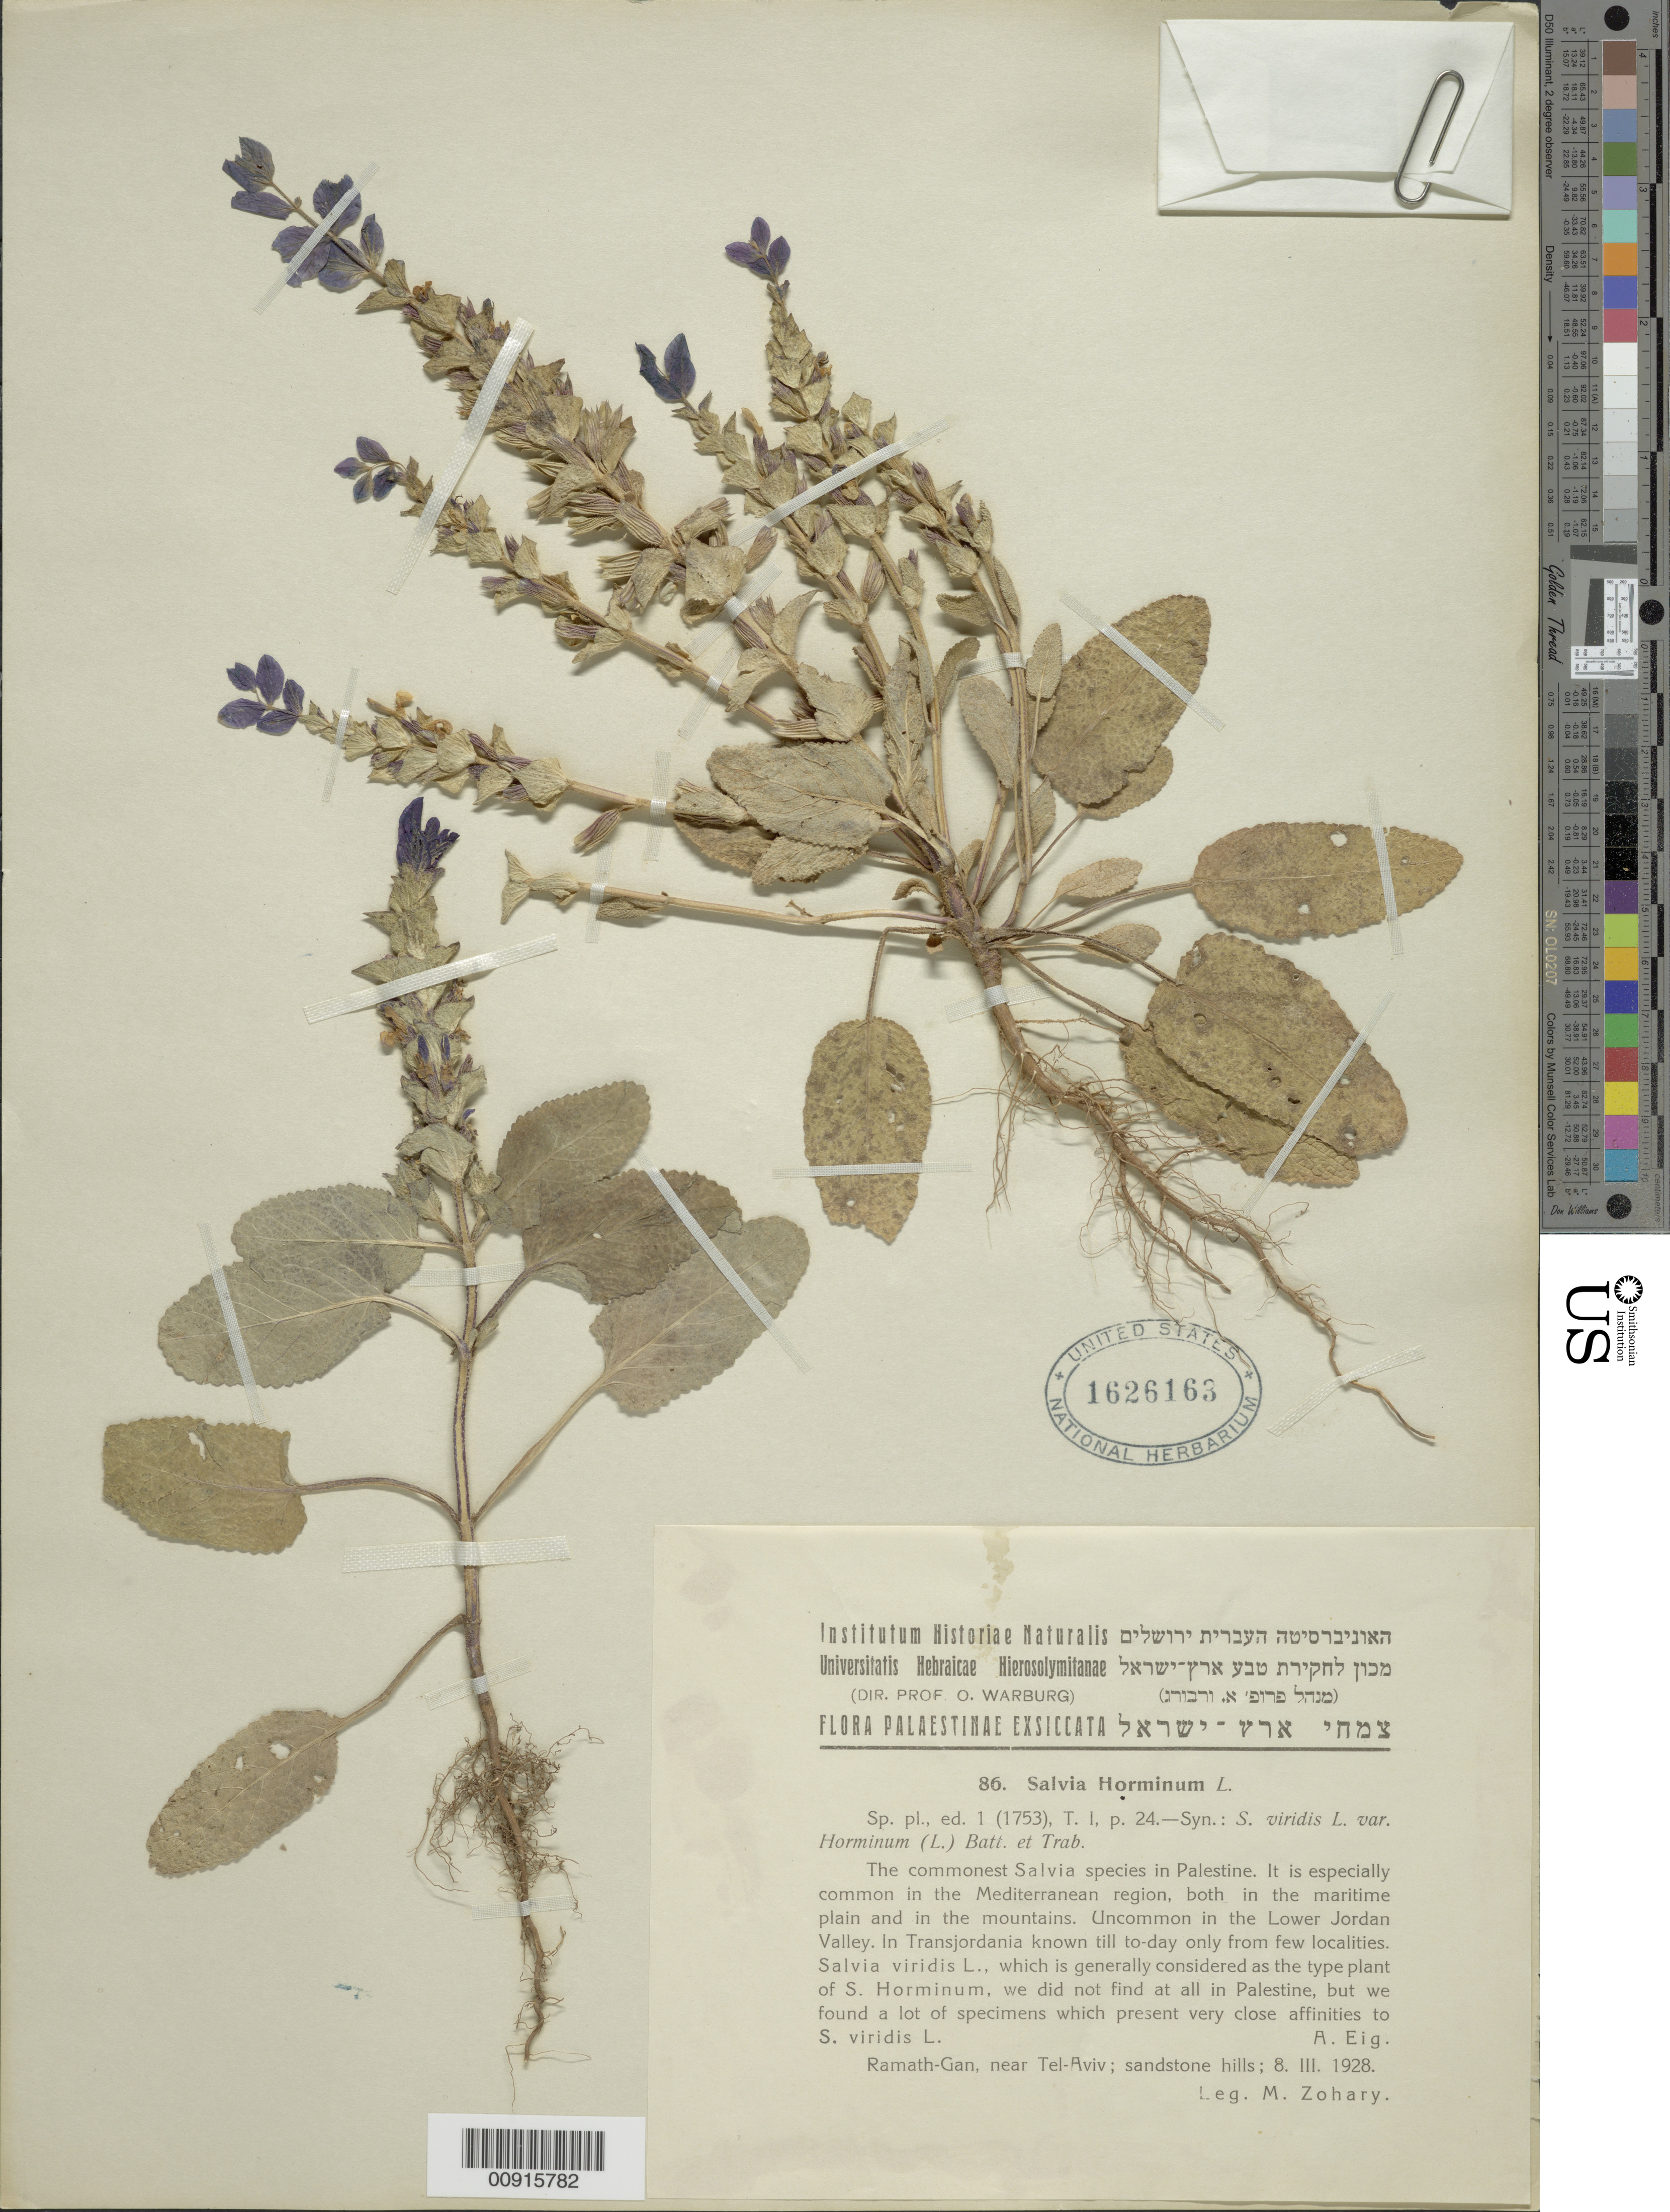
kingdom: Plantae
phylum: Tracheophyta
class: Magnoliopsida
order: Lamiales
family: Lamiaceae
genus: Salvia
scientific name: Salvia horminum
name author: L.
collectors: M. Zohary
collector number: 86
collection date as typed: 08 Mar 1928 or 02 Aug 1928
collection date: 1928-03-08 or 1928-08-02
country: Israel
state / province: Tel Aviv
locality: ramath-Gan, near Tel-Aviv.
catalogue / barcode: US 1626163